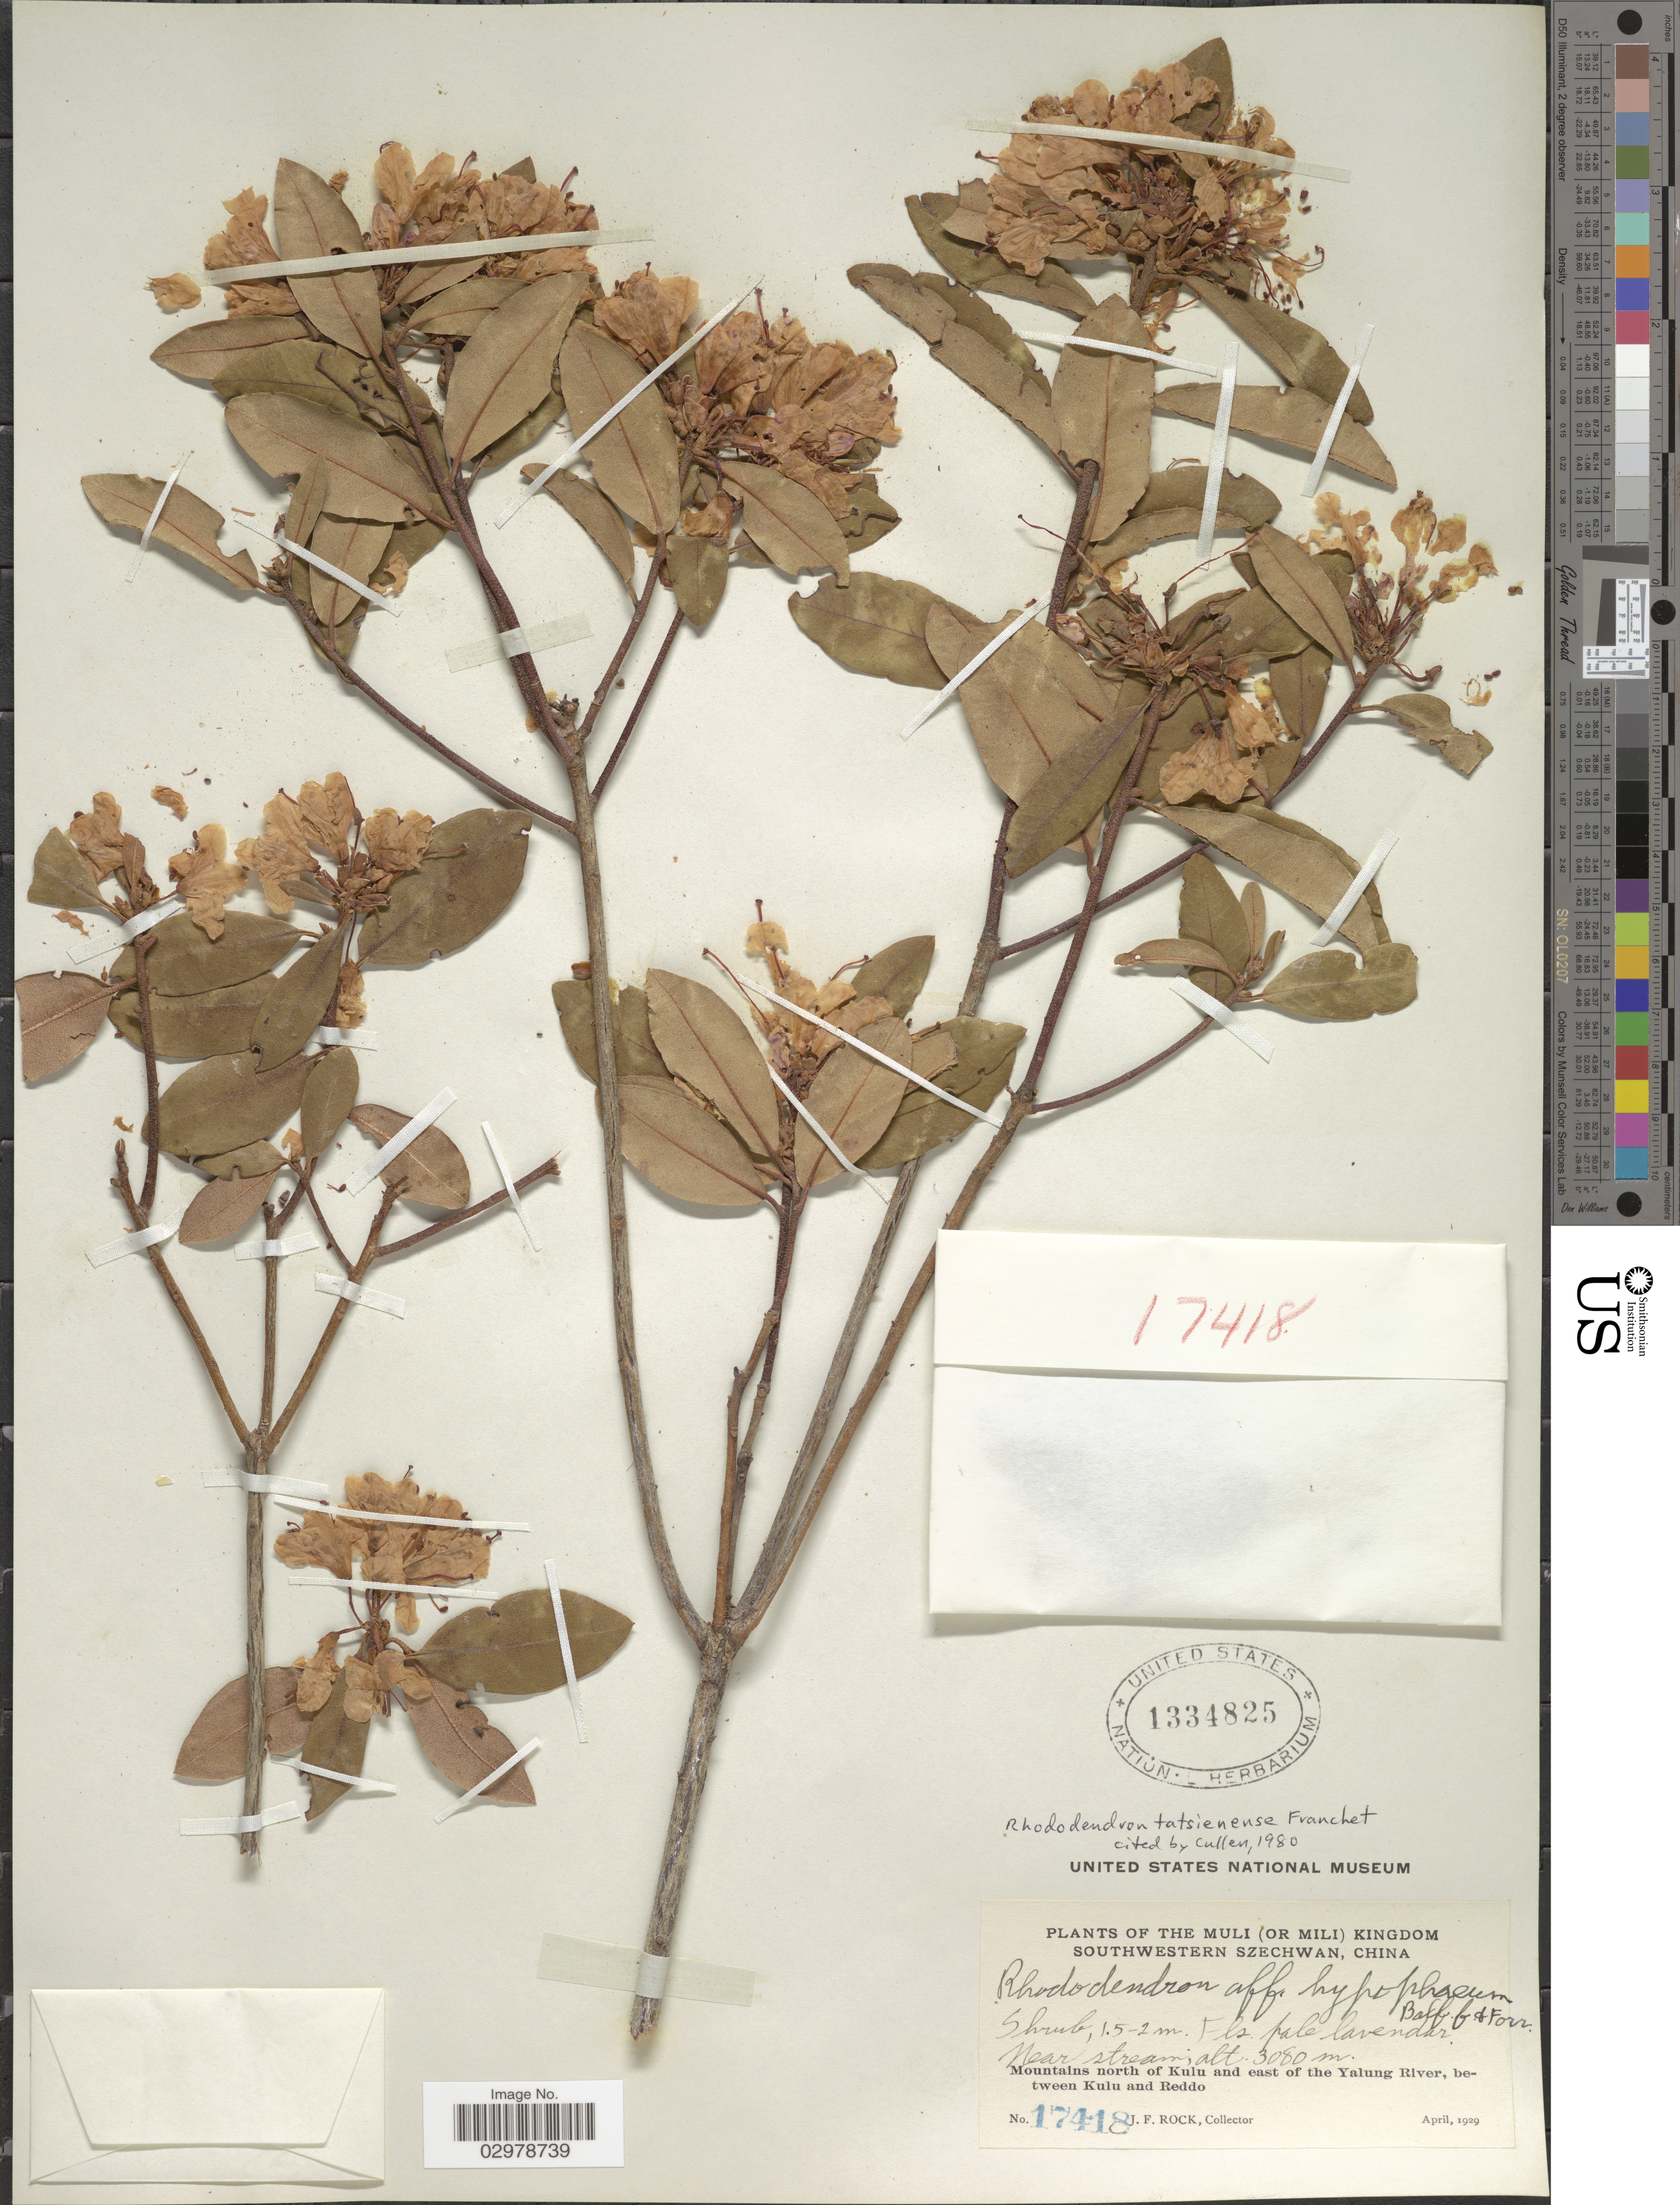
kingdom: Plantae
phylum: Tracheophyta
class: Magnoliopsida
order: Ericales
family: Ericaceae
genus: Rhododendron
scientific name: Rhododendron tatsienense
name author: Franch.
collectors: J. Rock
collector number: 17418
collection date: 1929-04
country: China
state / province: Sichuan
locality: The Muli (or Mili) Kingdom. Southwestern Szechwan. Mountains north of Kulu and east of the Yalung River, between Kulu and Reddo.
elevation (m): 3080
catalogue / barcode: US 1334825